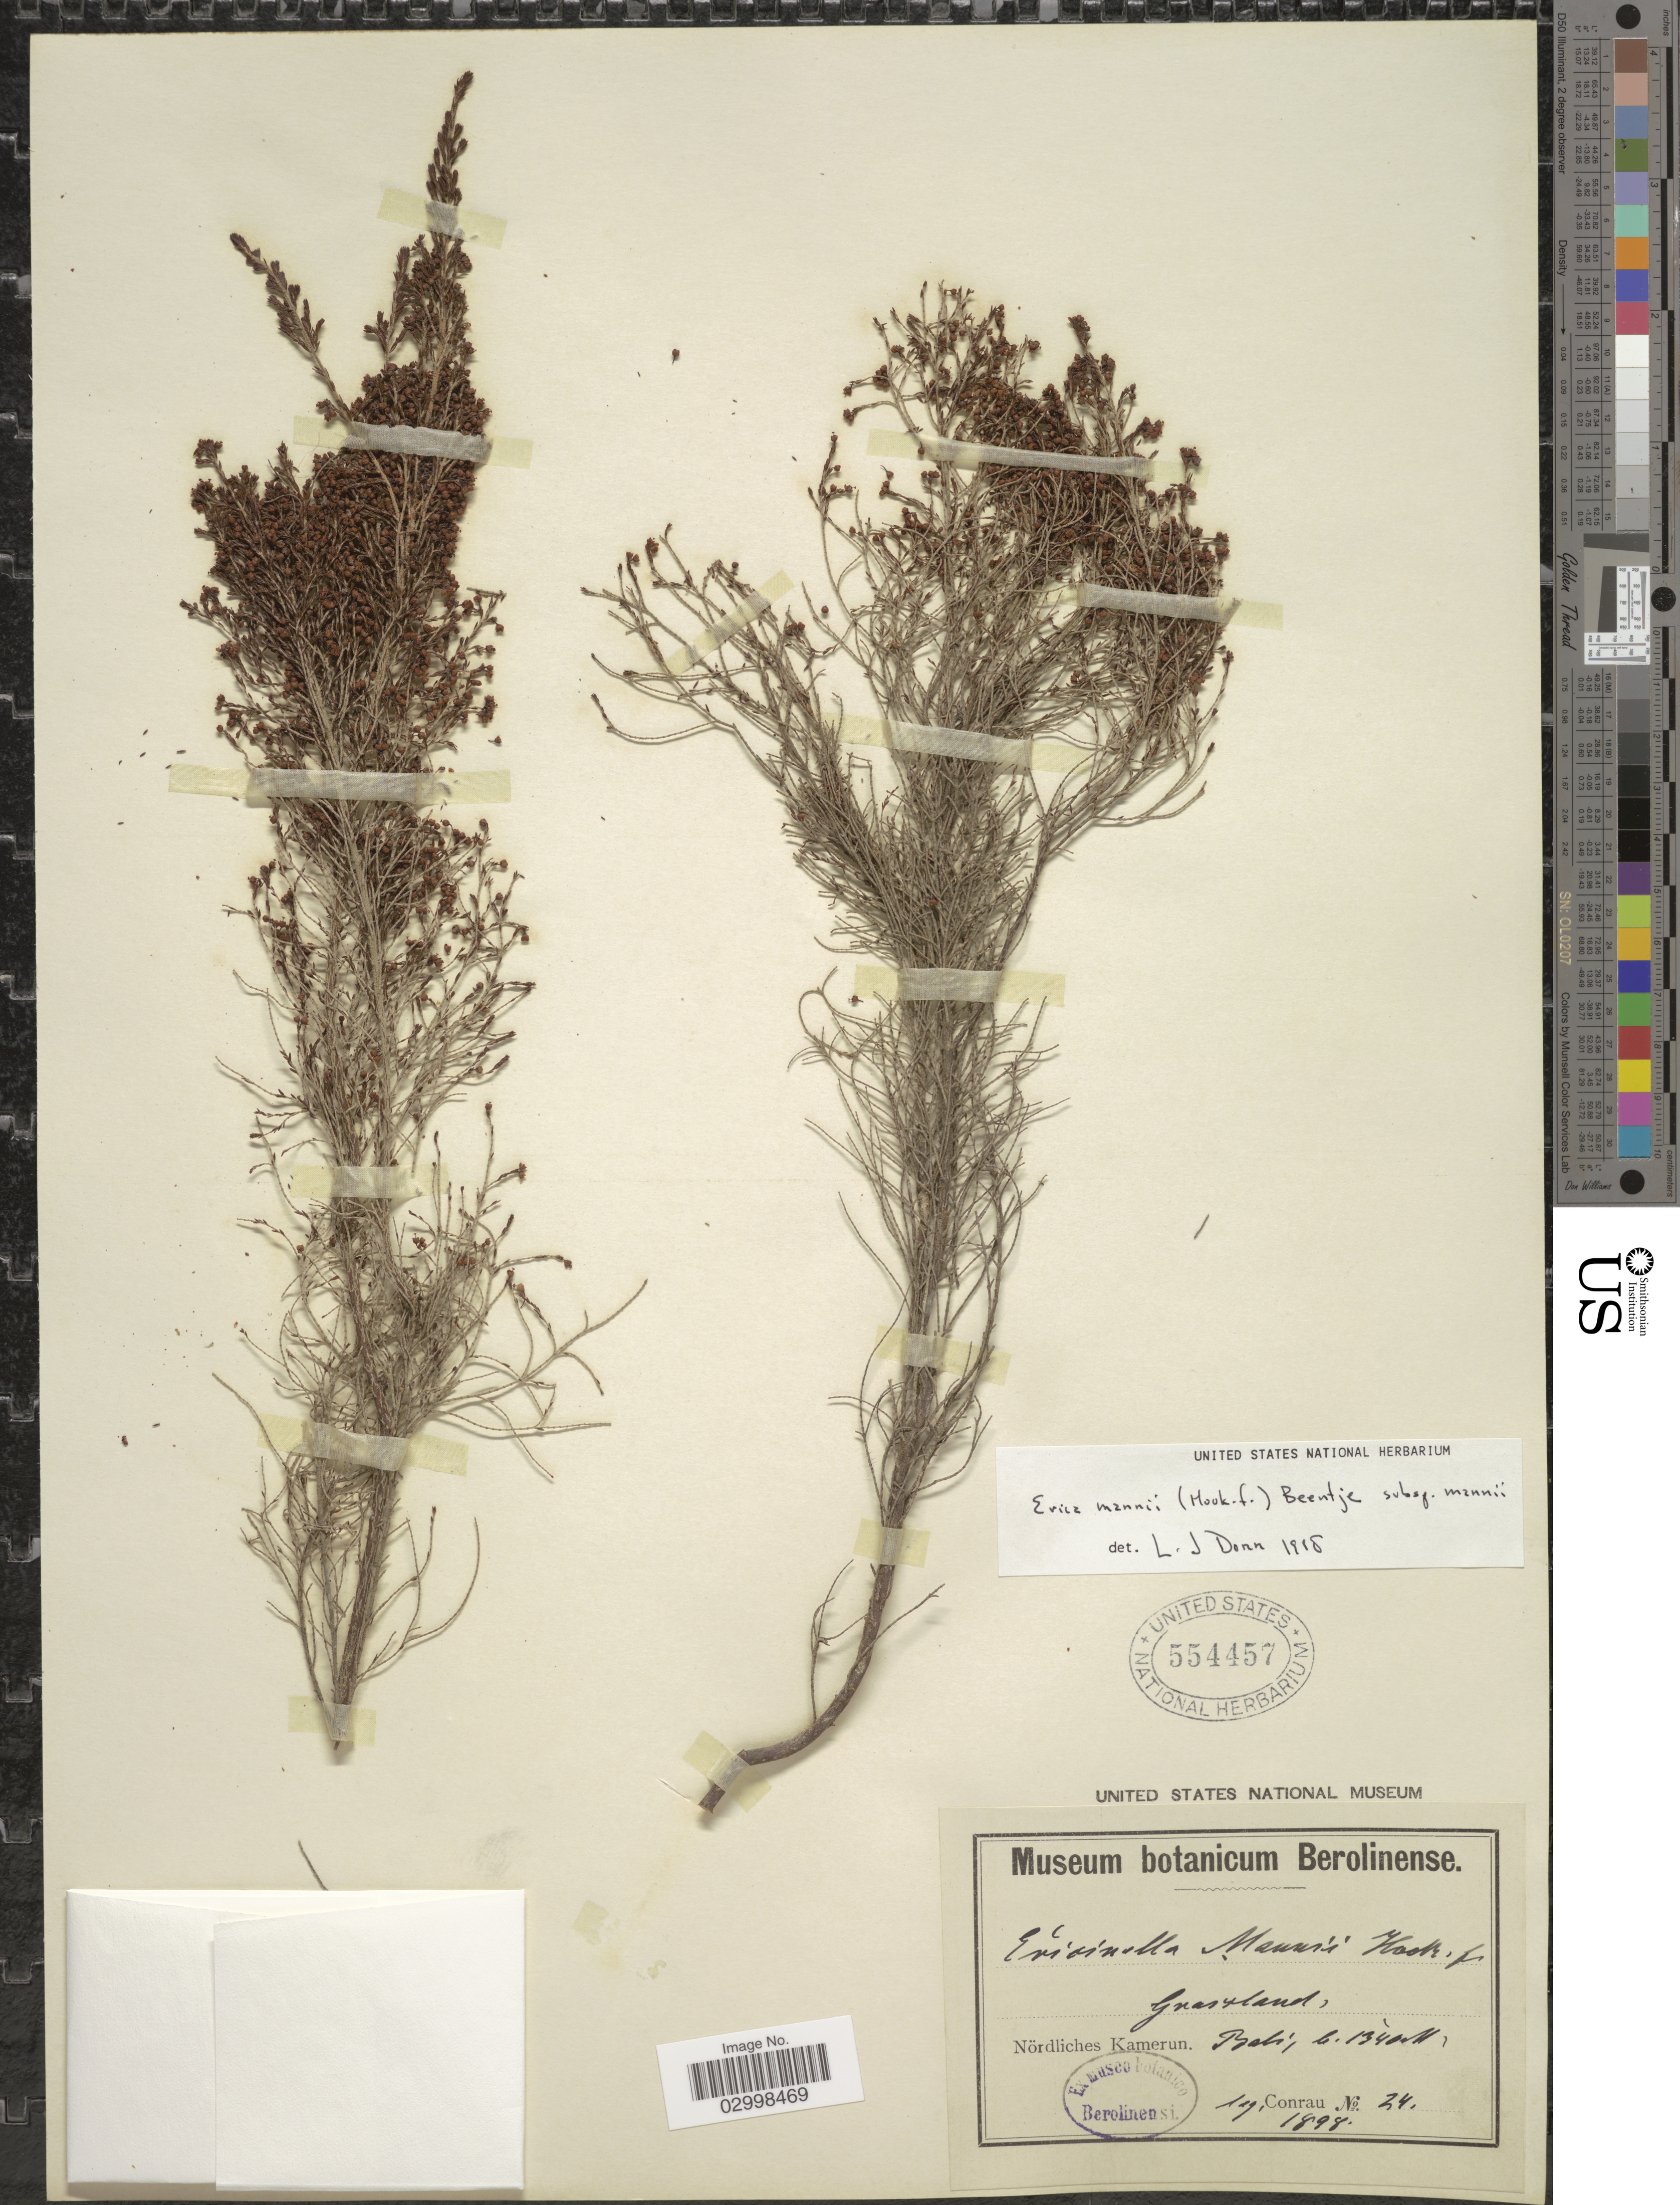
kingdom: Plantae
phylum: Tracheophyta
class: Magnoliopsida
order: Ericales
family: Ericaceae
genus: Erica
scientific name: Erica mannii subsp. mannii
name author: (Hook. f.) Beentje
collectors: Conrau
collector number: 24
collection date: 1898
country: Cameroon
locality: Nördliches Kamerun. Bali.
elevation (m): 1340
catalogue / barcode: US 554457